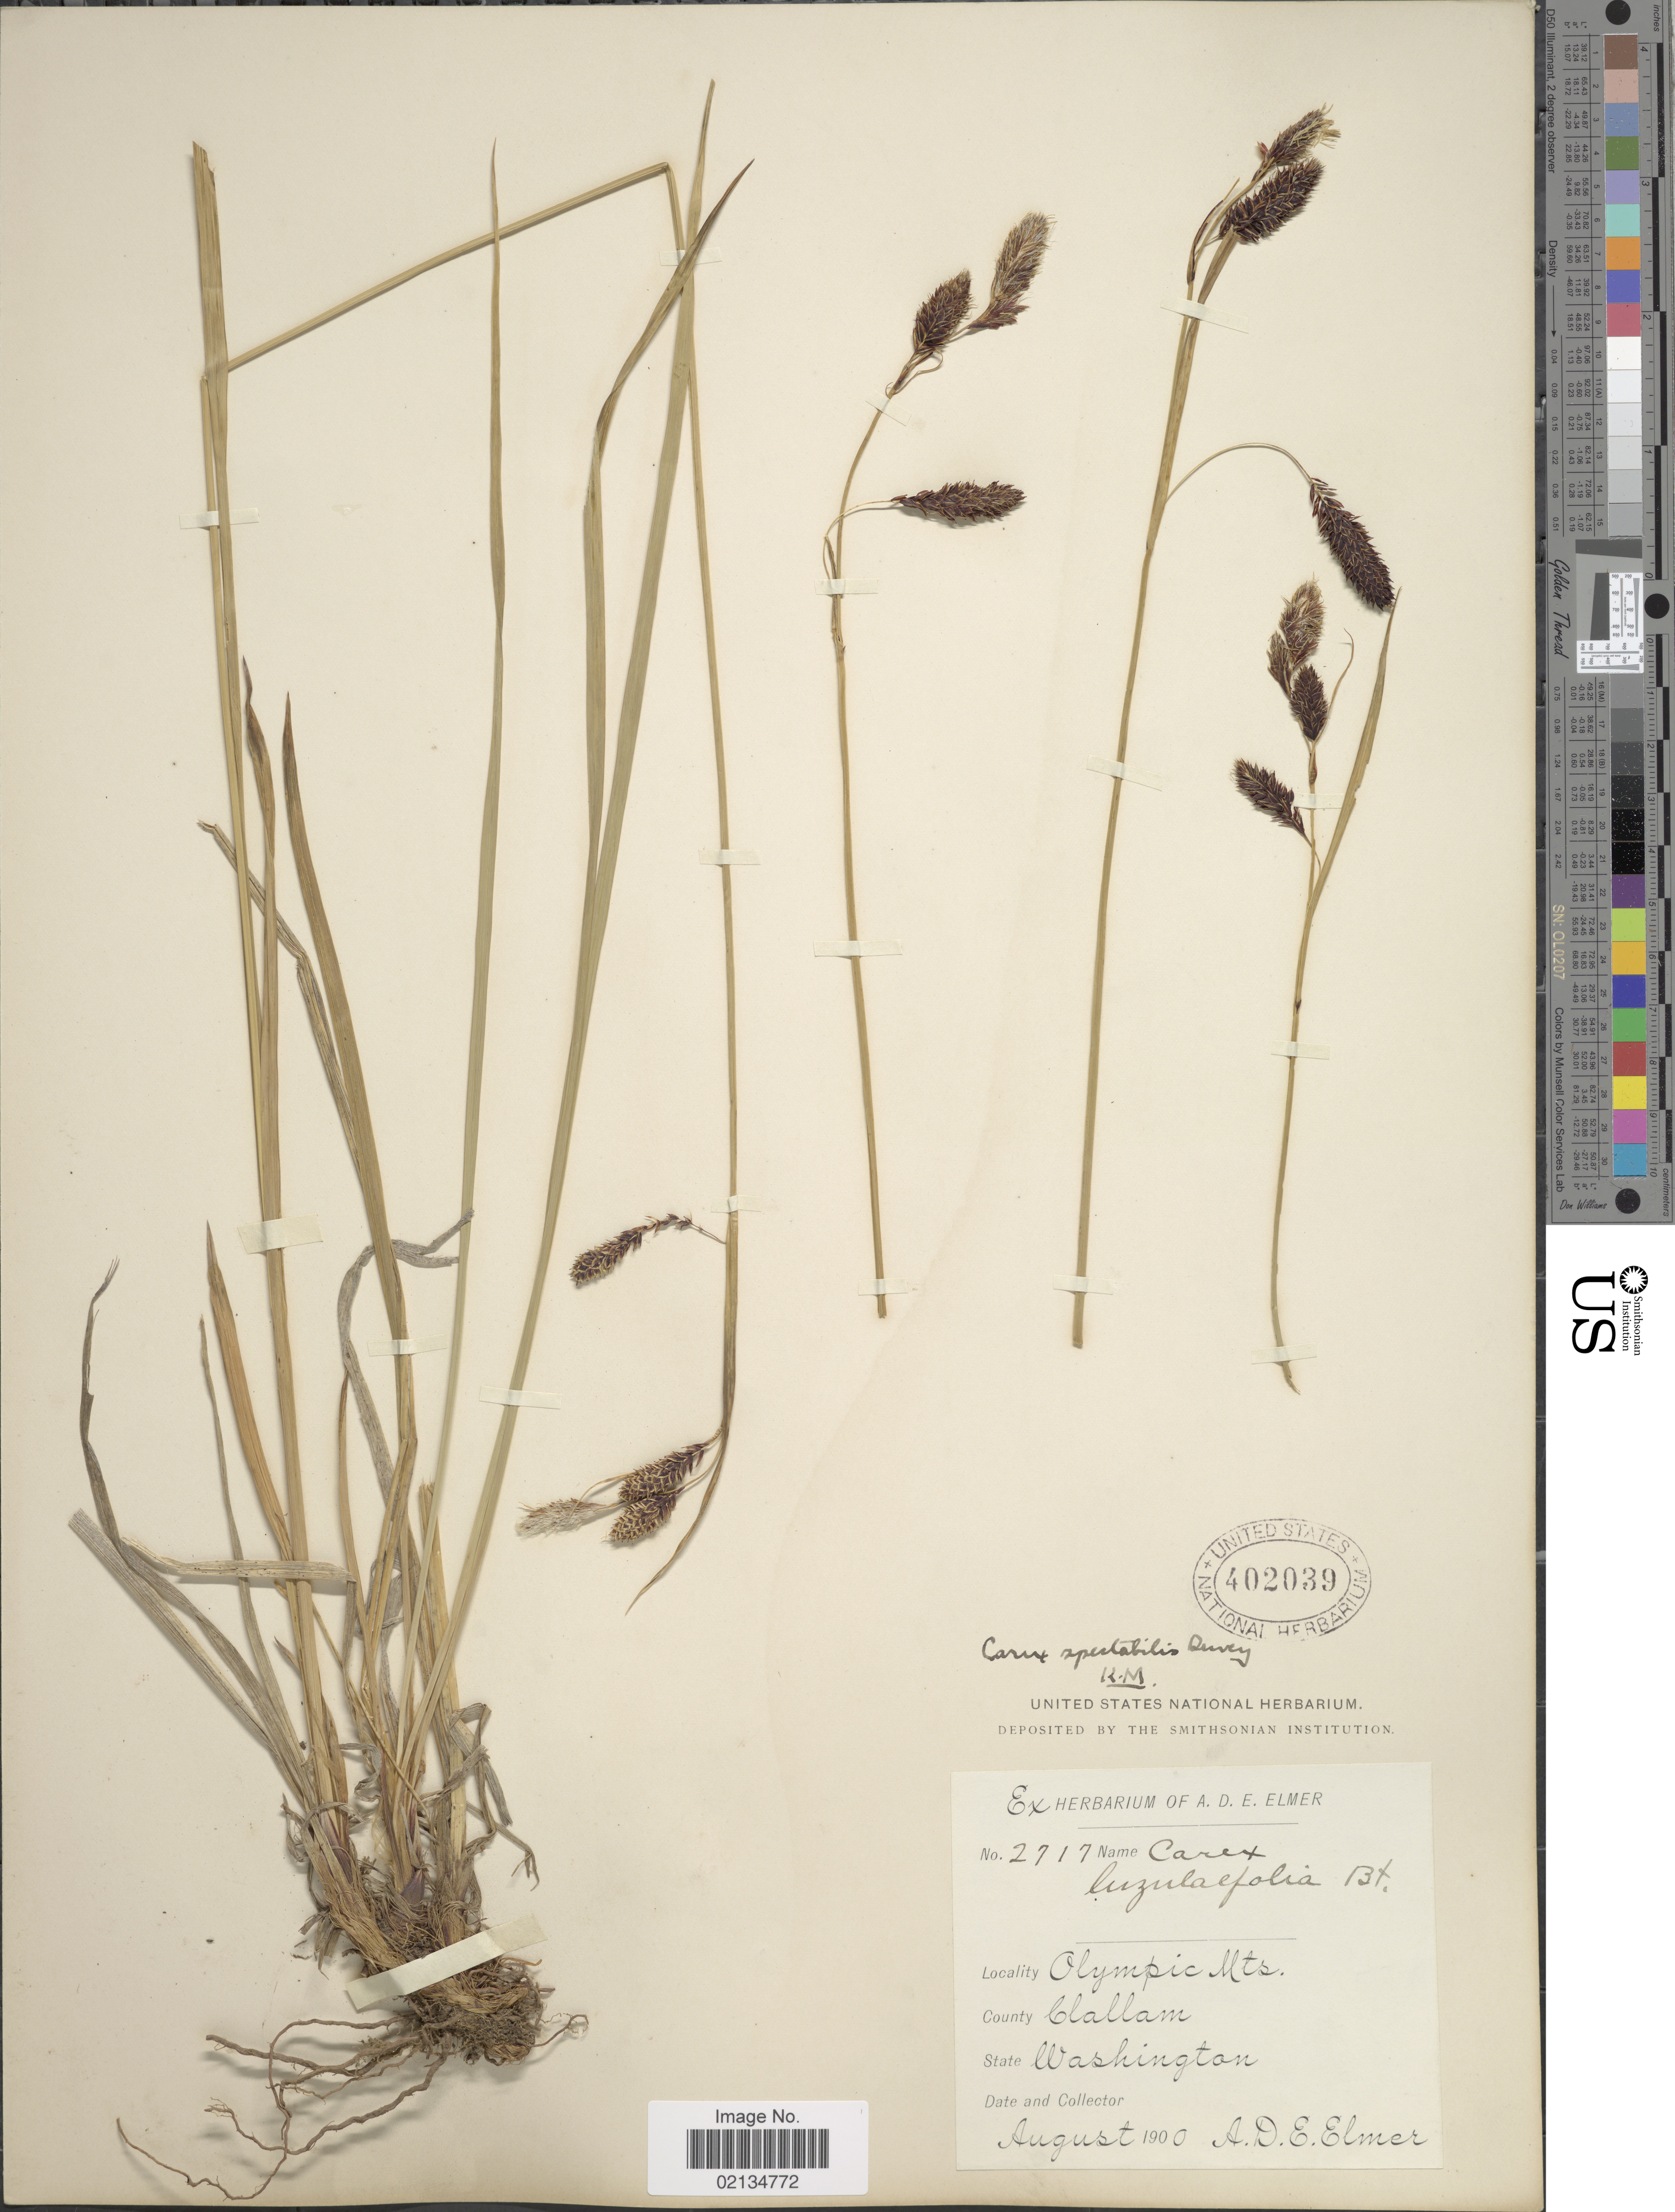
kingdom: Plantae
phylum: Tracheophyta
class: Liliopsida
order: Poales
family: Cyperaceae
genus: Carex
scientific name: Carex spectabilis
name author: Dewey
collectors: A. D. E. Elmer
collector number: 2717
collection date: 1900-08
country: United States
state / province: Washington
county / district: Clallam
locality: Olympic Mts. County Clallam, State Washington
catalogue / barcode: US 402039